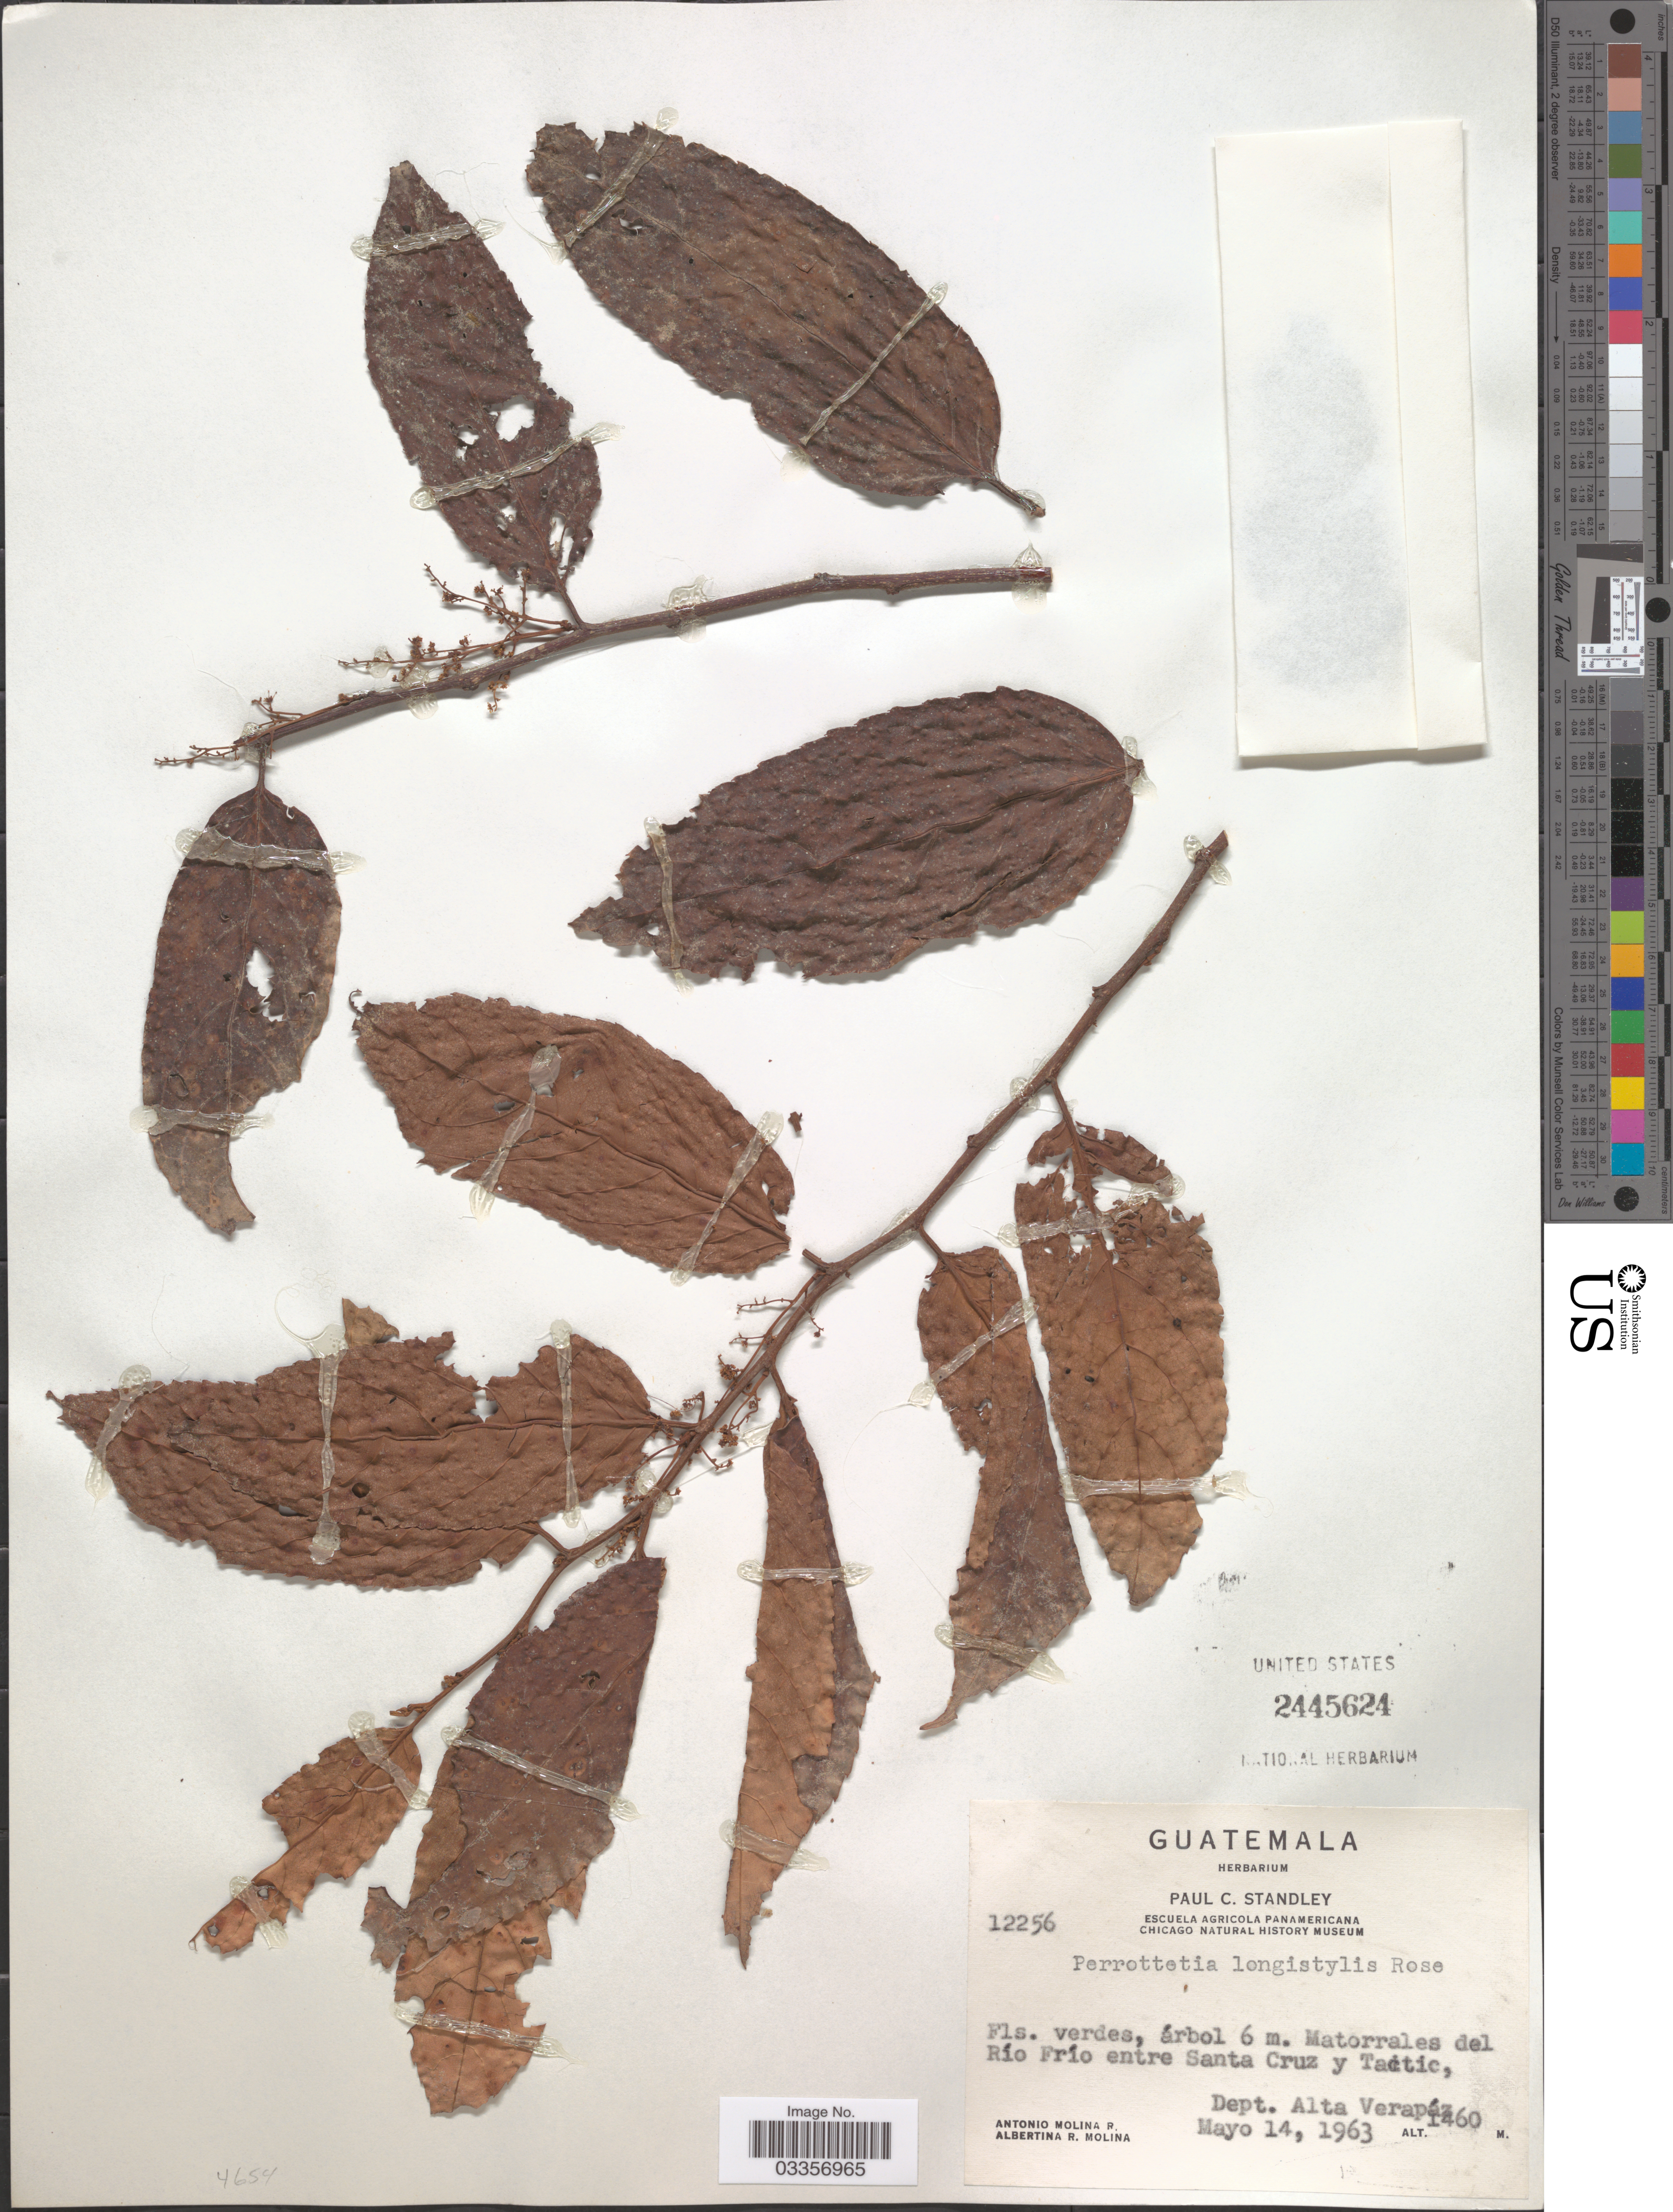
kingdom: Plantae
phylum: Tracheophyta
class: Magnoliopsida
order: Huerteales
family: Dipentodontaceae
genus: Perrottetia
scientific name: Perrottetia longistylis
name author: Rose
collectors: A. Molina R. & A. R. Molina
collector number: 12256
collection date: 1963-05-14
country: Guatemala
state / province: Alta Verapaz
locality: Matorrales del Río Frío entre Santa Cruz y Tactic, Dept. Alta Verapáz.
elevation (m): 1460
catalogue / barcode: US 2445624